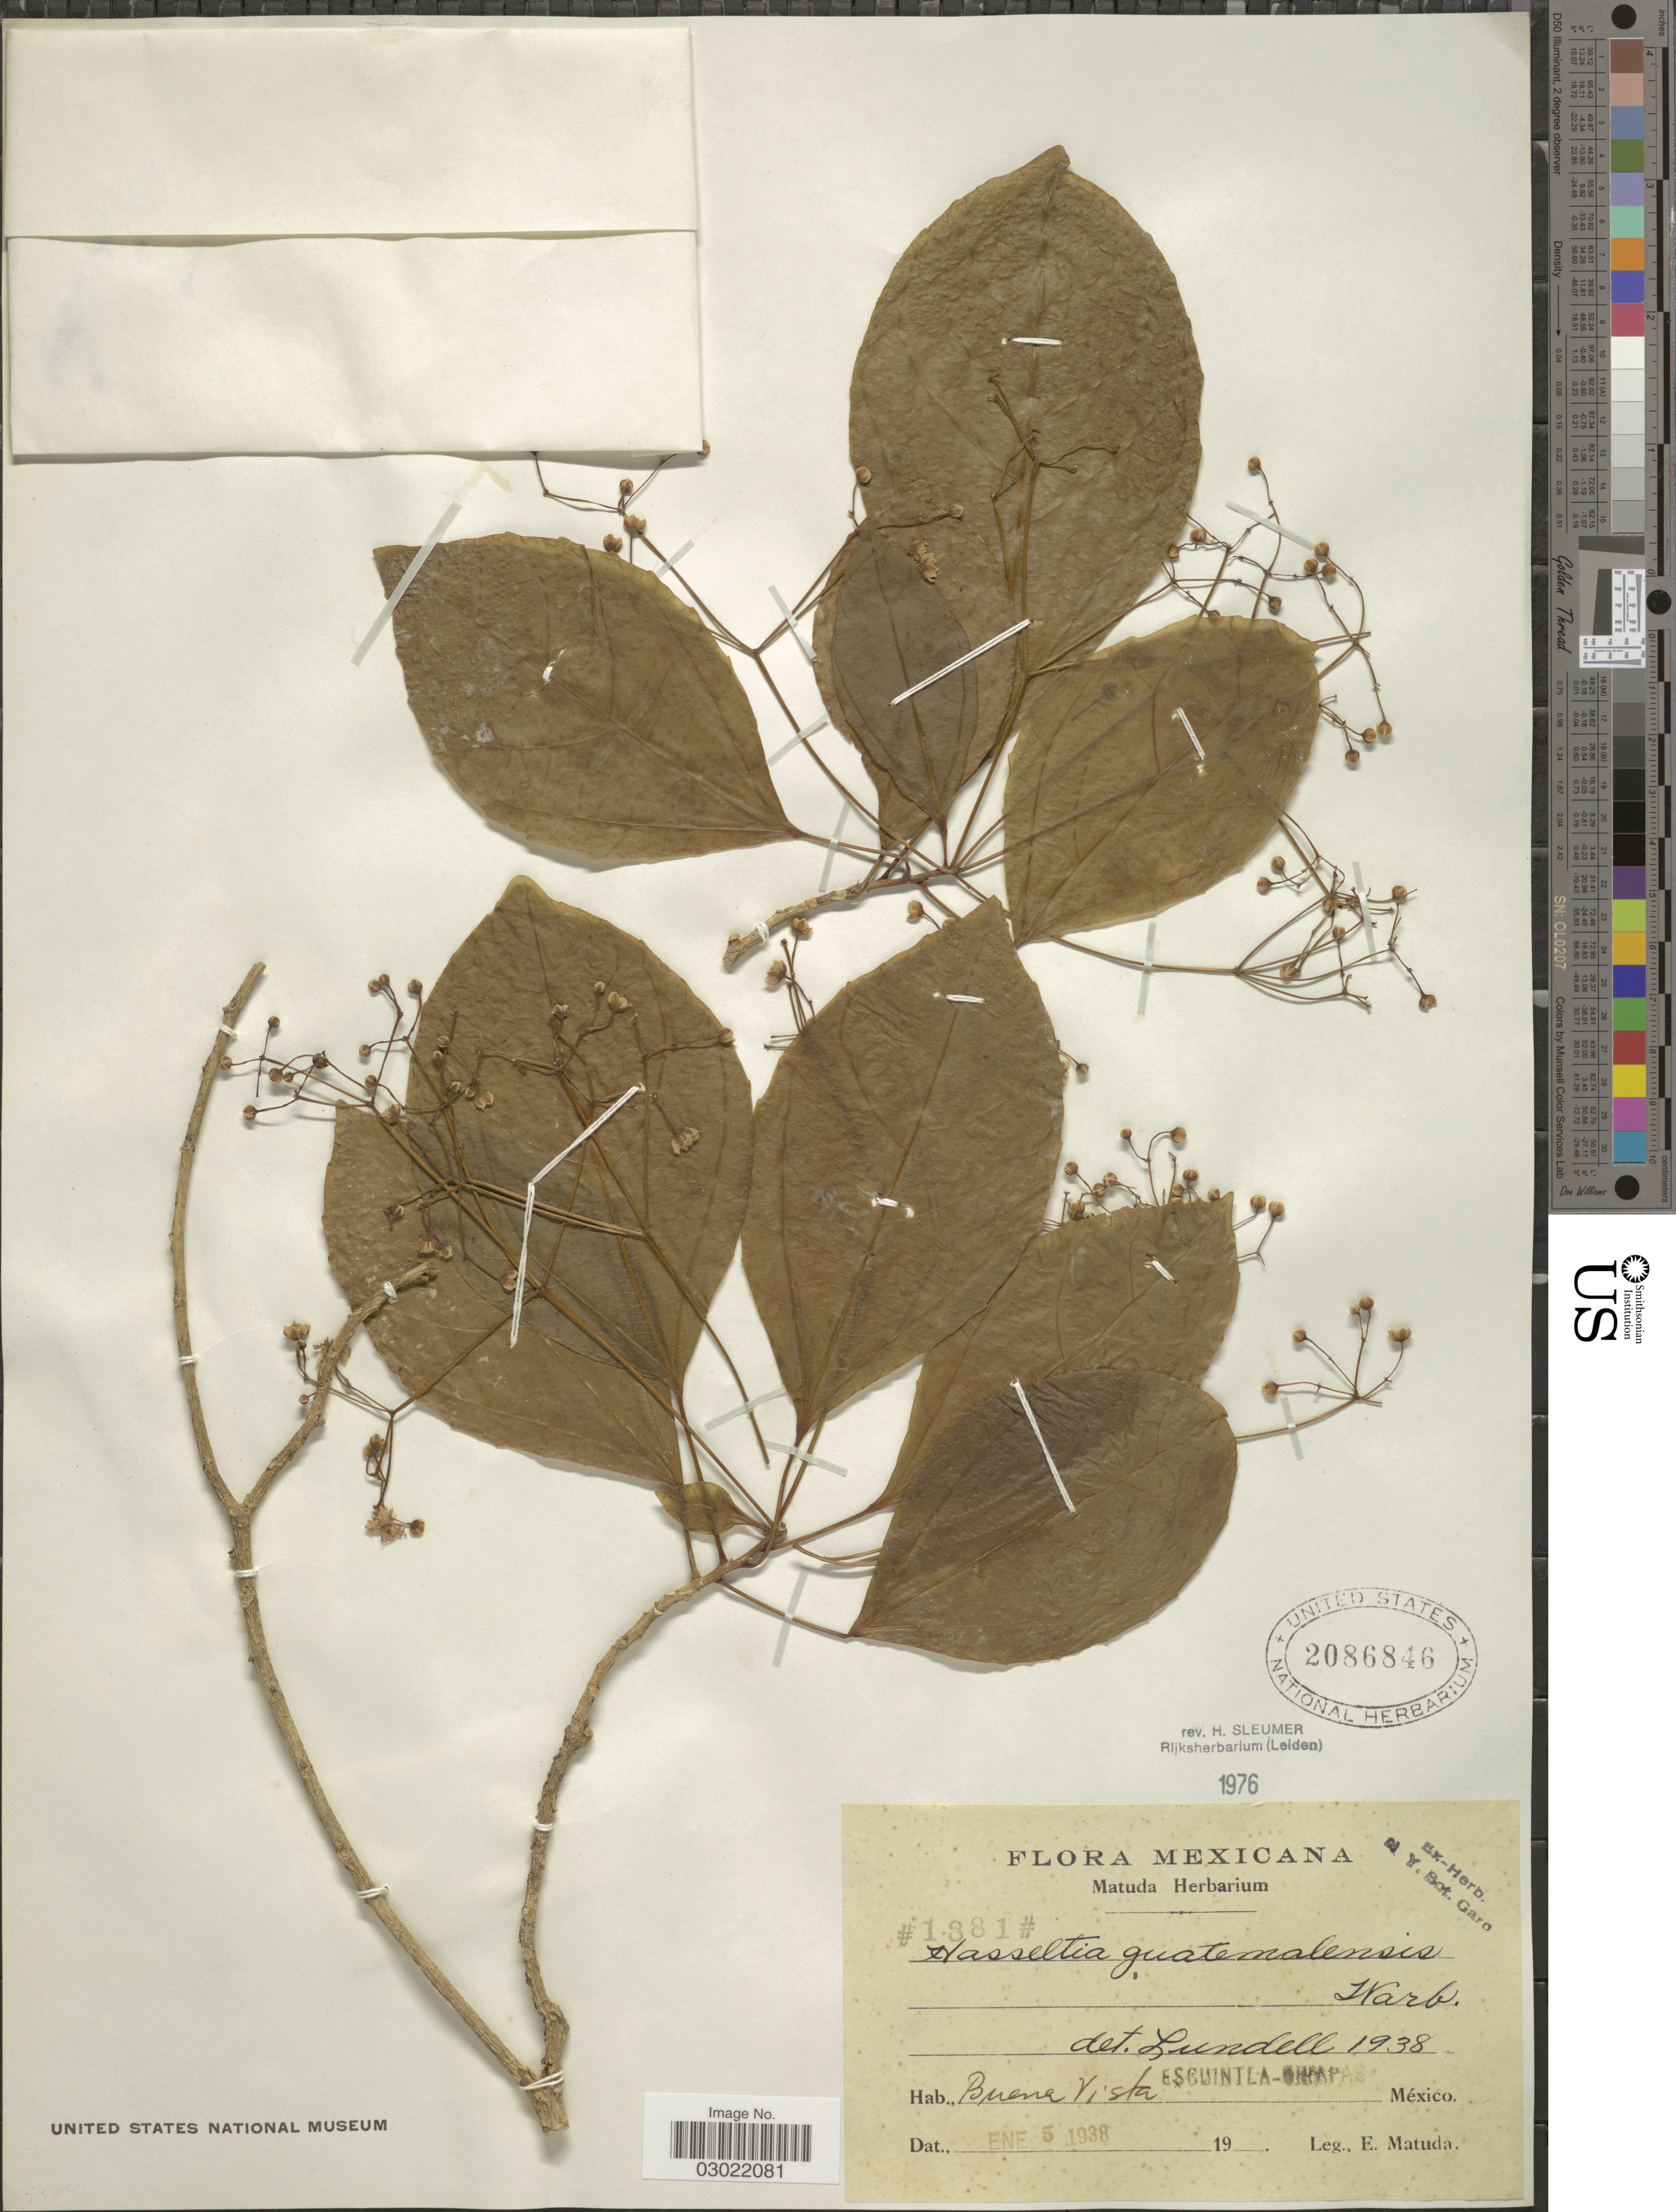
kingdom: Plantae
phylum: Tracheophyta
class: Magnoliopsida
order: Malpighiales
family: Salicaceae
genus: Hasseltia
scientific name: Hasseltia guatemalensis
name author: Warb.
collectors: E. Matuda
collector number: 1381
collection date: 1938-01-05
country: Mexico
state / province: Chiapas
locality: Buena Vista Escuintla-Chiapas.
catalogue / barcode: US 2086846